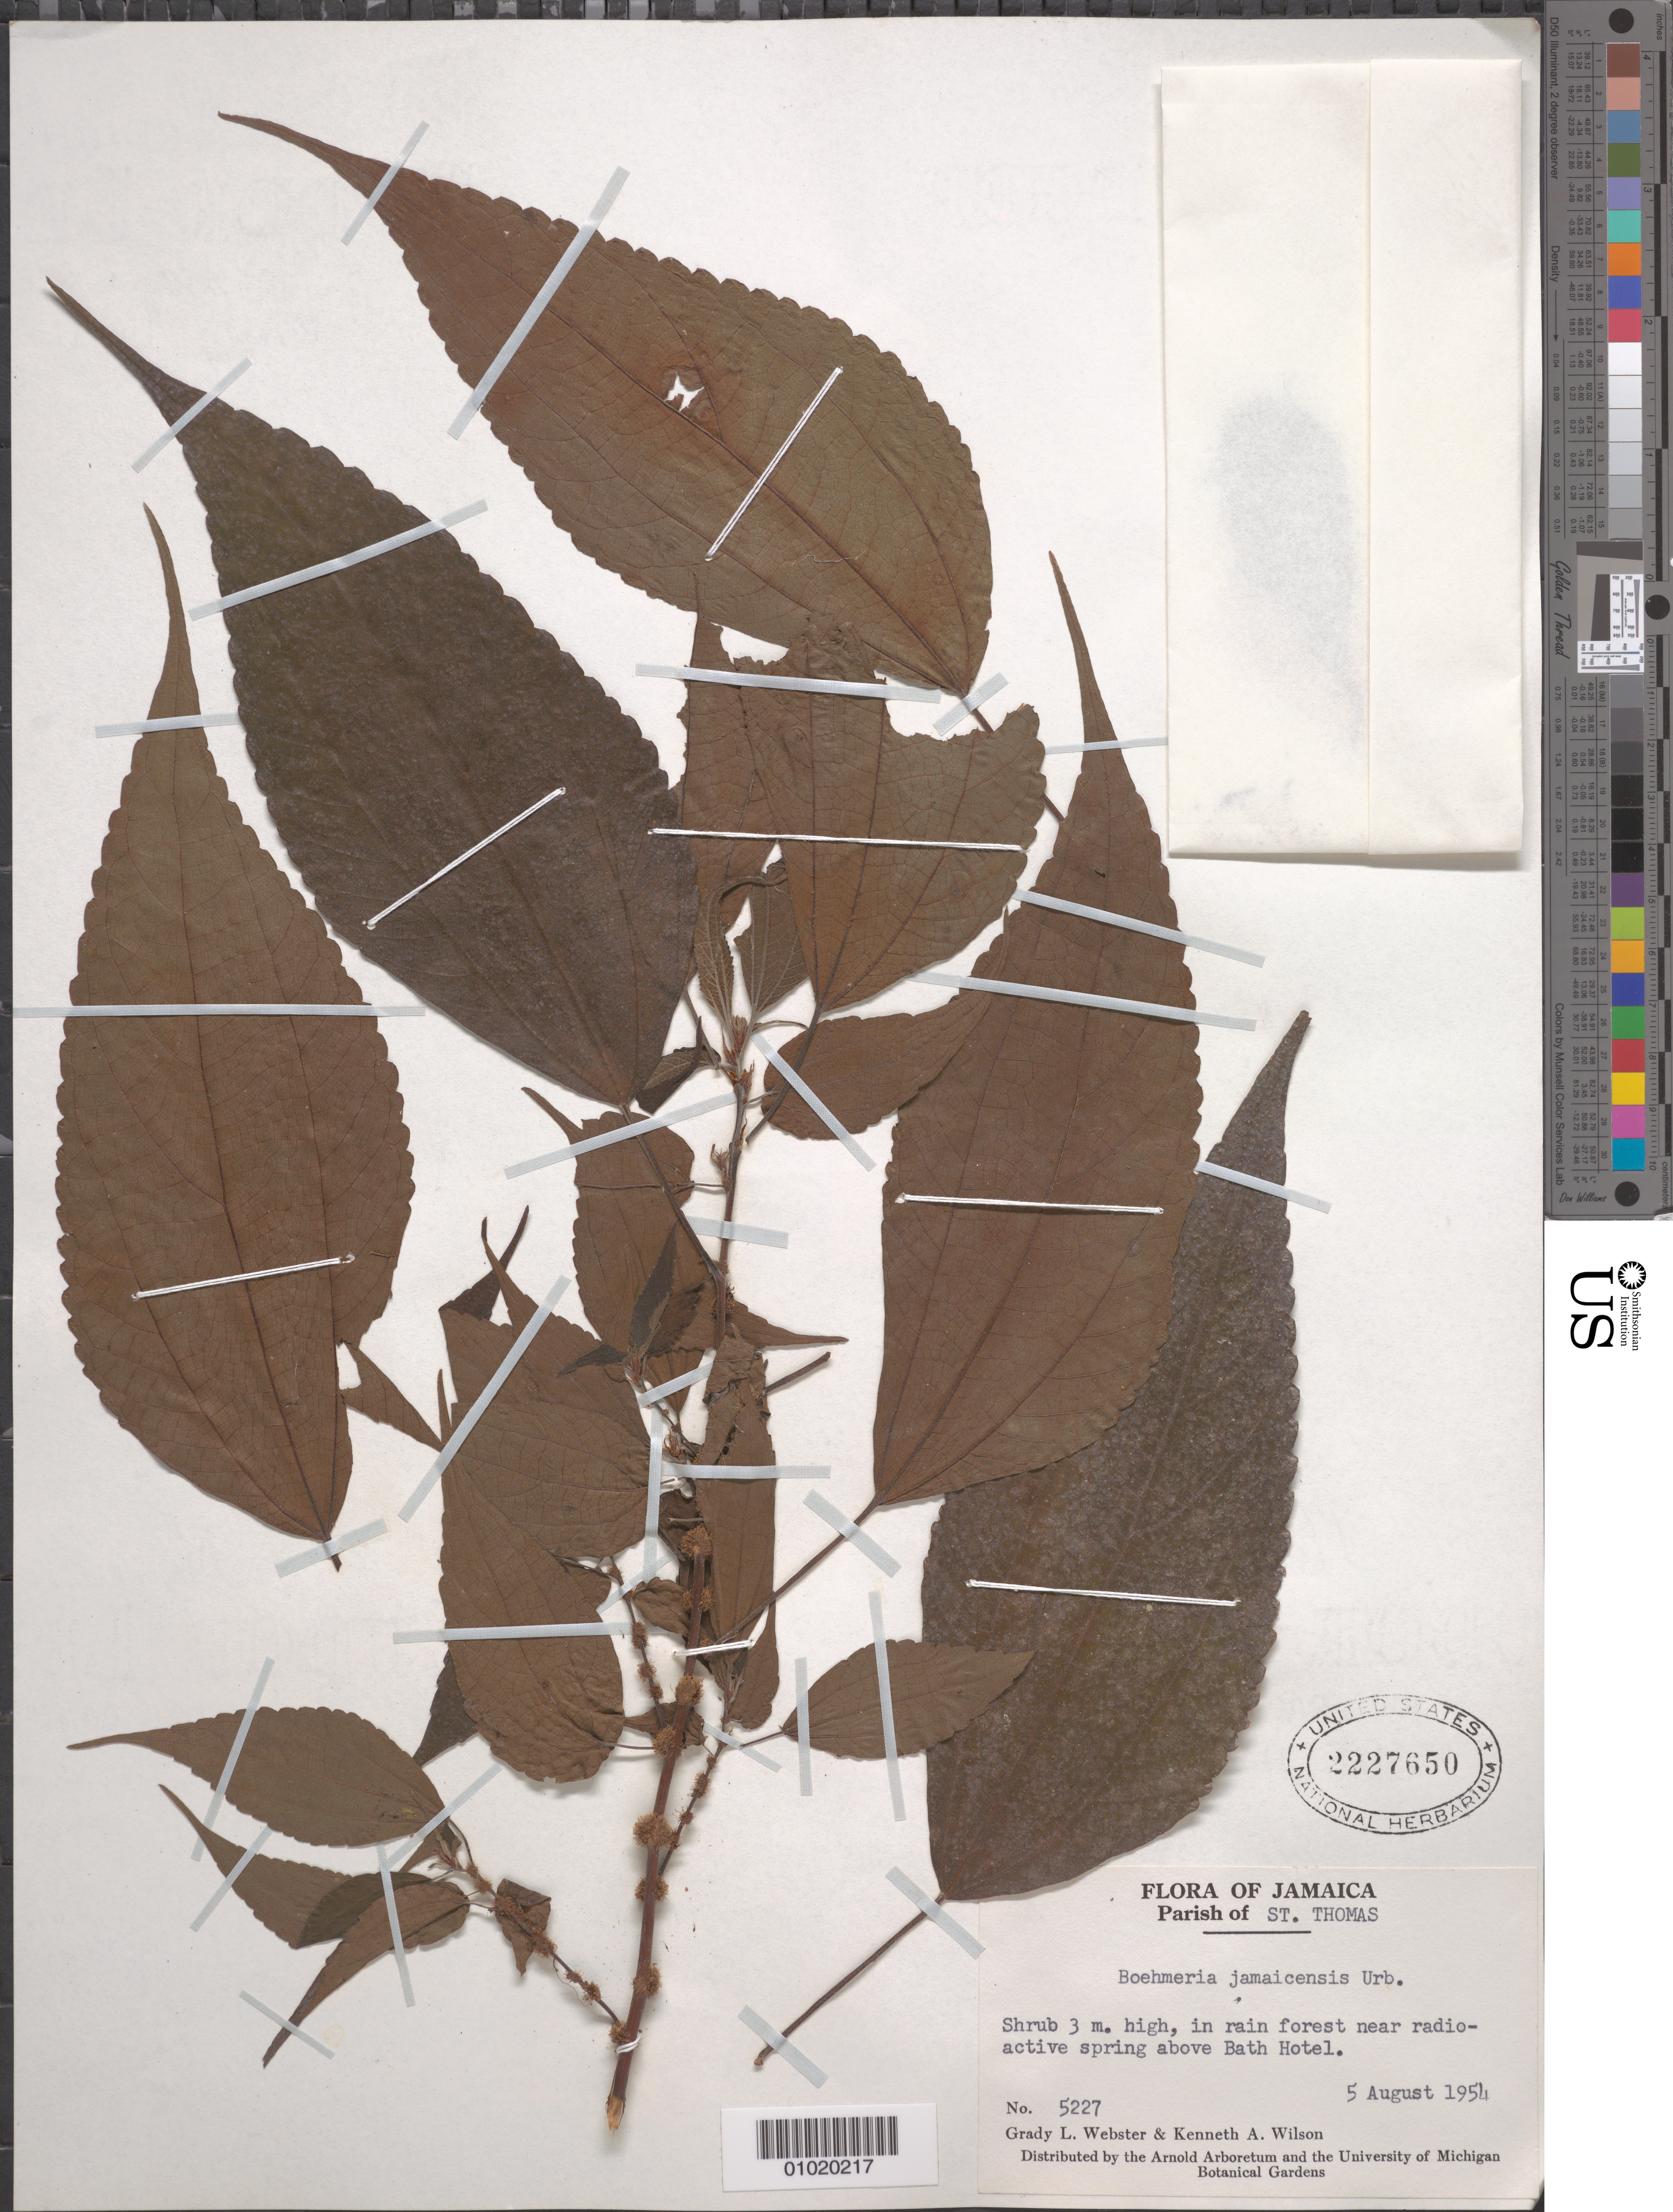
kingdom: Plantae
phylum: Tracheophyta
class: Magnoliopsida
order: Rosales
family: Urticaceae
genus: Boehmeria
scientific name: Boehmeria jamaicensis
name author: Urb.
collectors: G. L. Webster & K. A. Wilson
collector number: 5227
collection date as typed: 05 Aug 1954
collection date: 1954-08-05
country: Jamaica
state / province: Saint Thomas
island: Jamaica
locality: in rain forest near radioactive spring above Bath Hotel.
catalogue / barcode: US 2227650